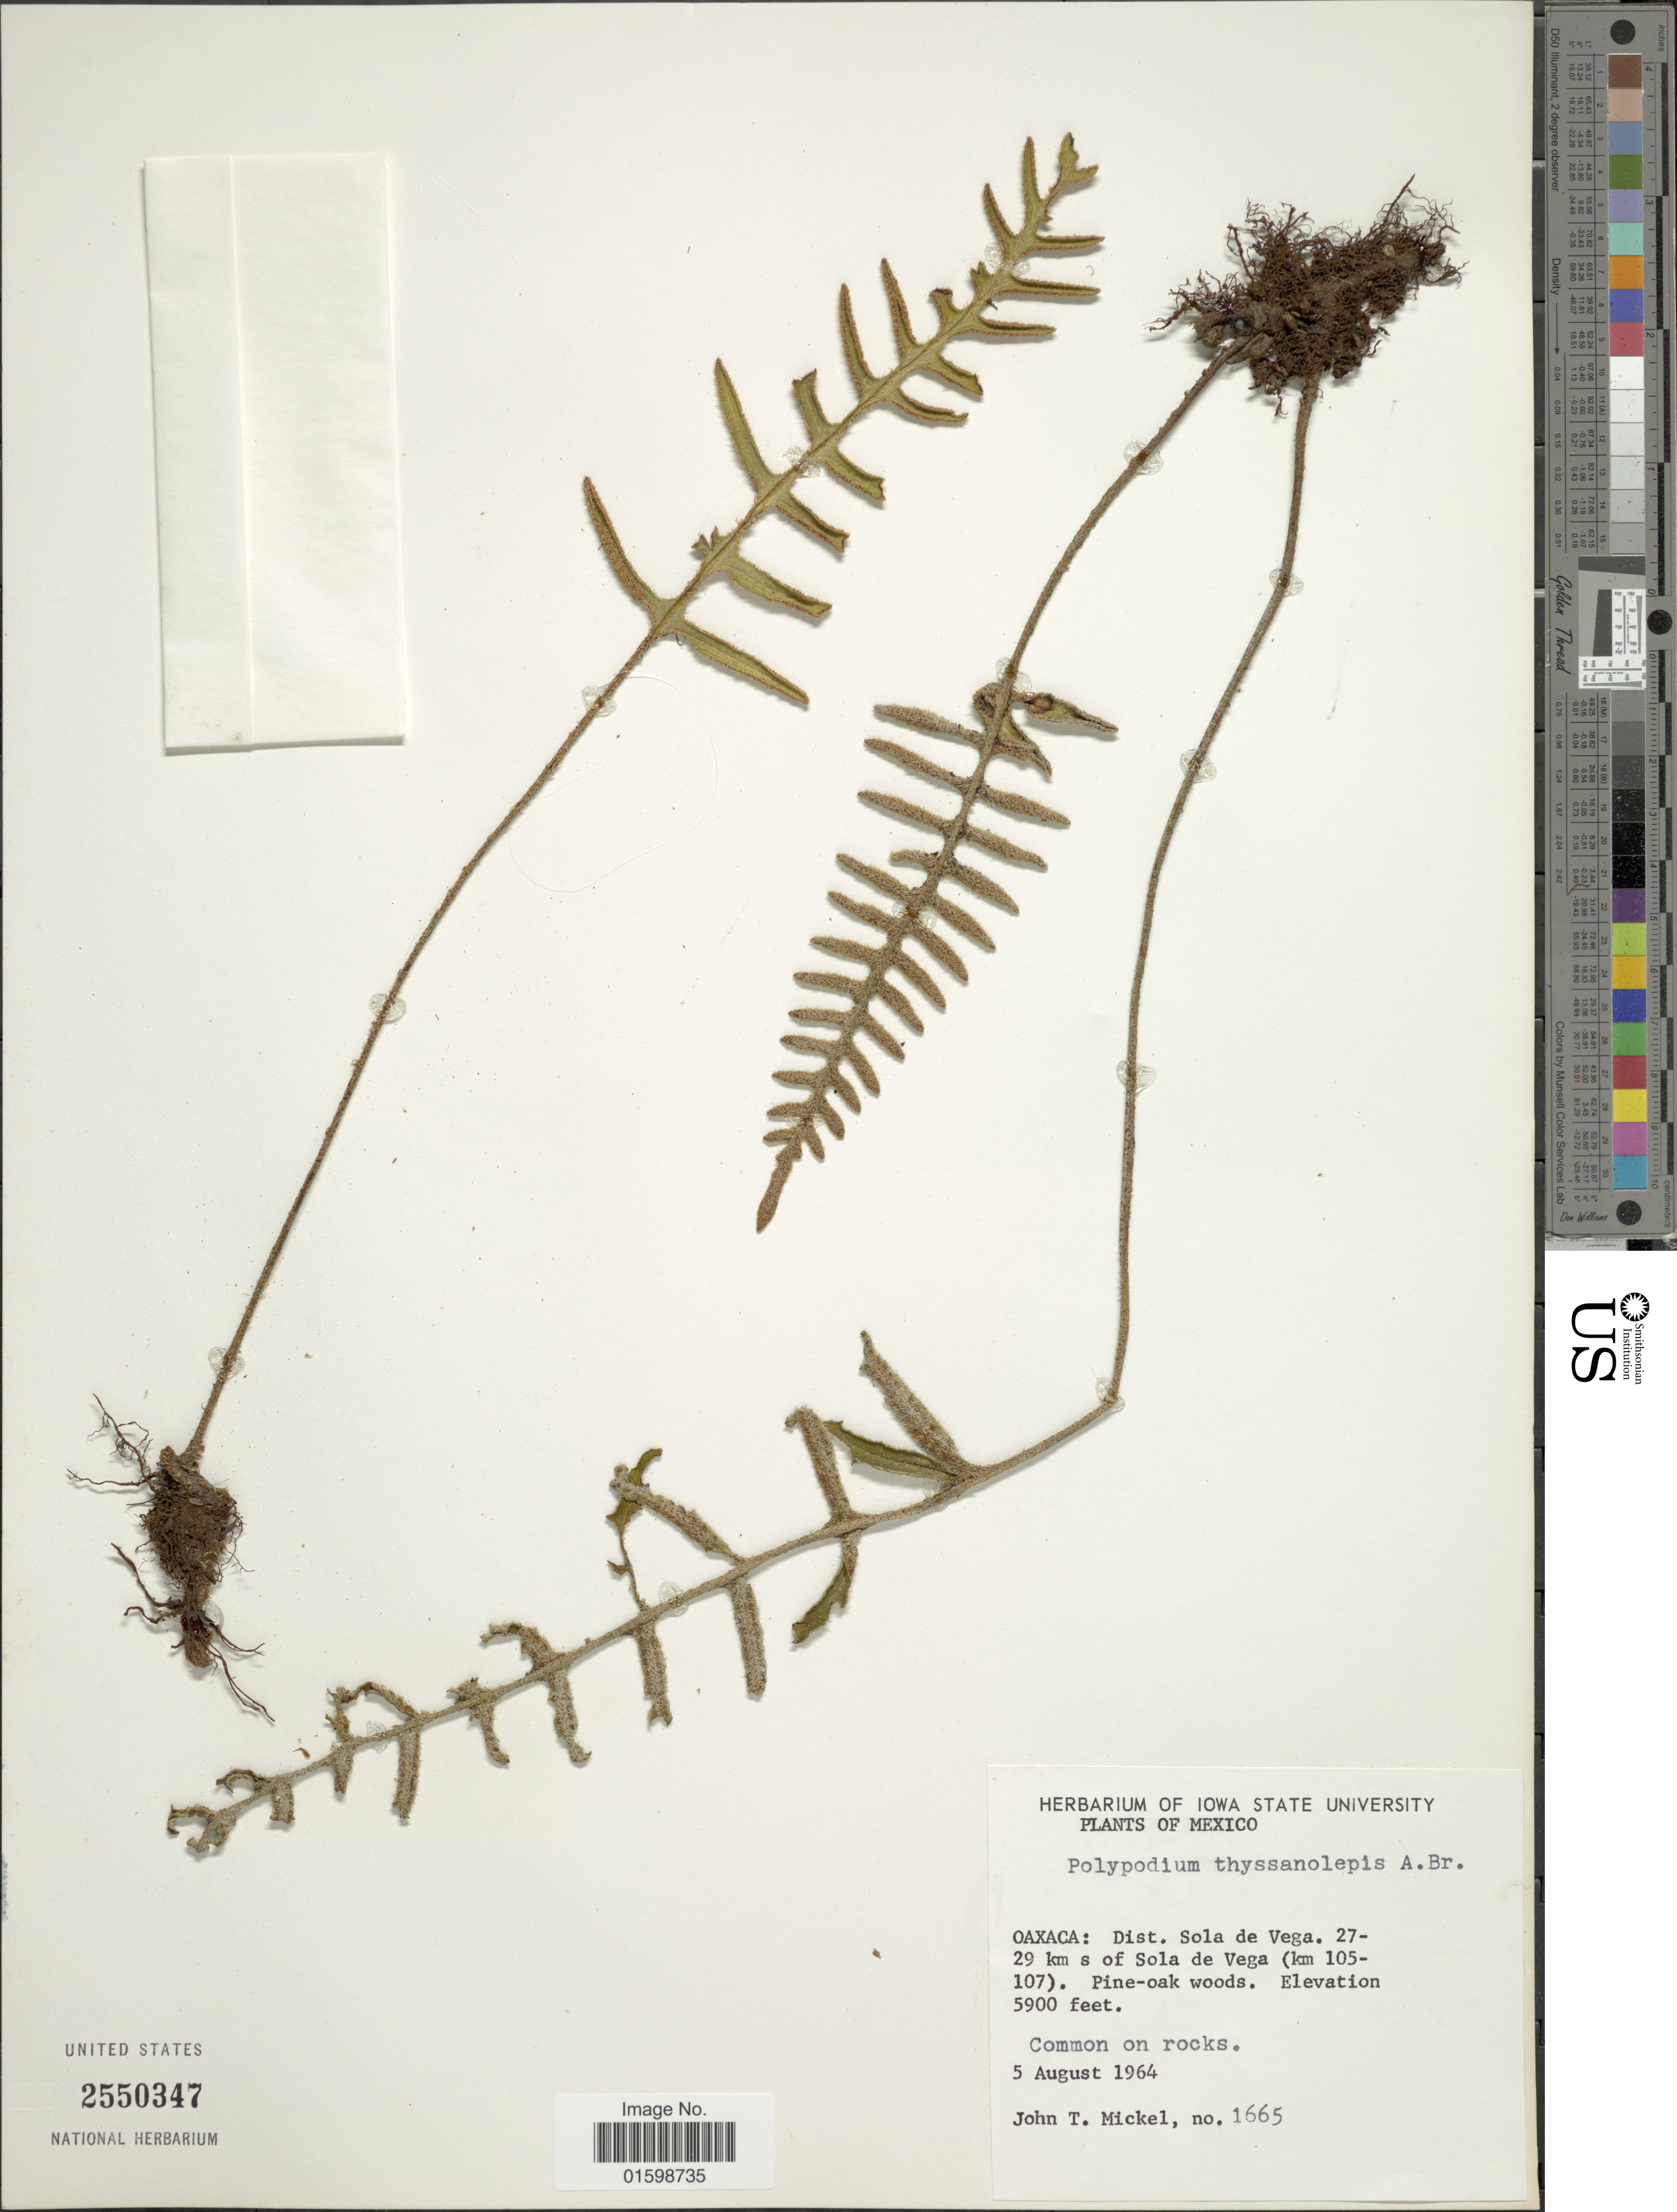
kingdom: Plantae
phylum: Tracheophyta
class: Polypodiopsida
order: Polypodiales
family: Polypodiaceae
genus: Pleopeltis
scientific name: Pleopeltis thyssanolepis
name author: (A. Braun ex Klotzsch) E.G. Andrews & Windham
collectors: J. T. Mickel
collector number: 1665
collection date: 1964-08-05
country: Mexico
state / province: Oaxaca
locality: Dist. Sola de Vega, 27-29 km s of Sola de Vega (km 105-107). Pine-oak woods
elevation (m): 1798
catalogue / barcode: US 2550347